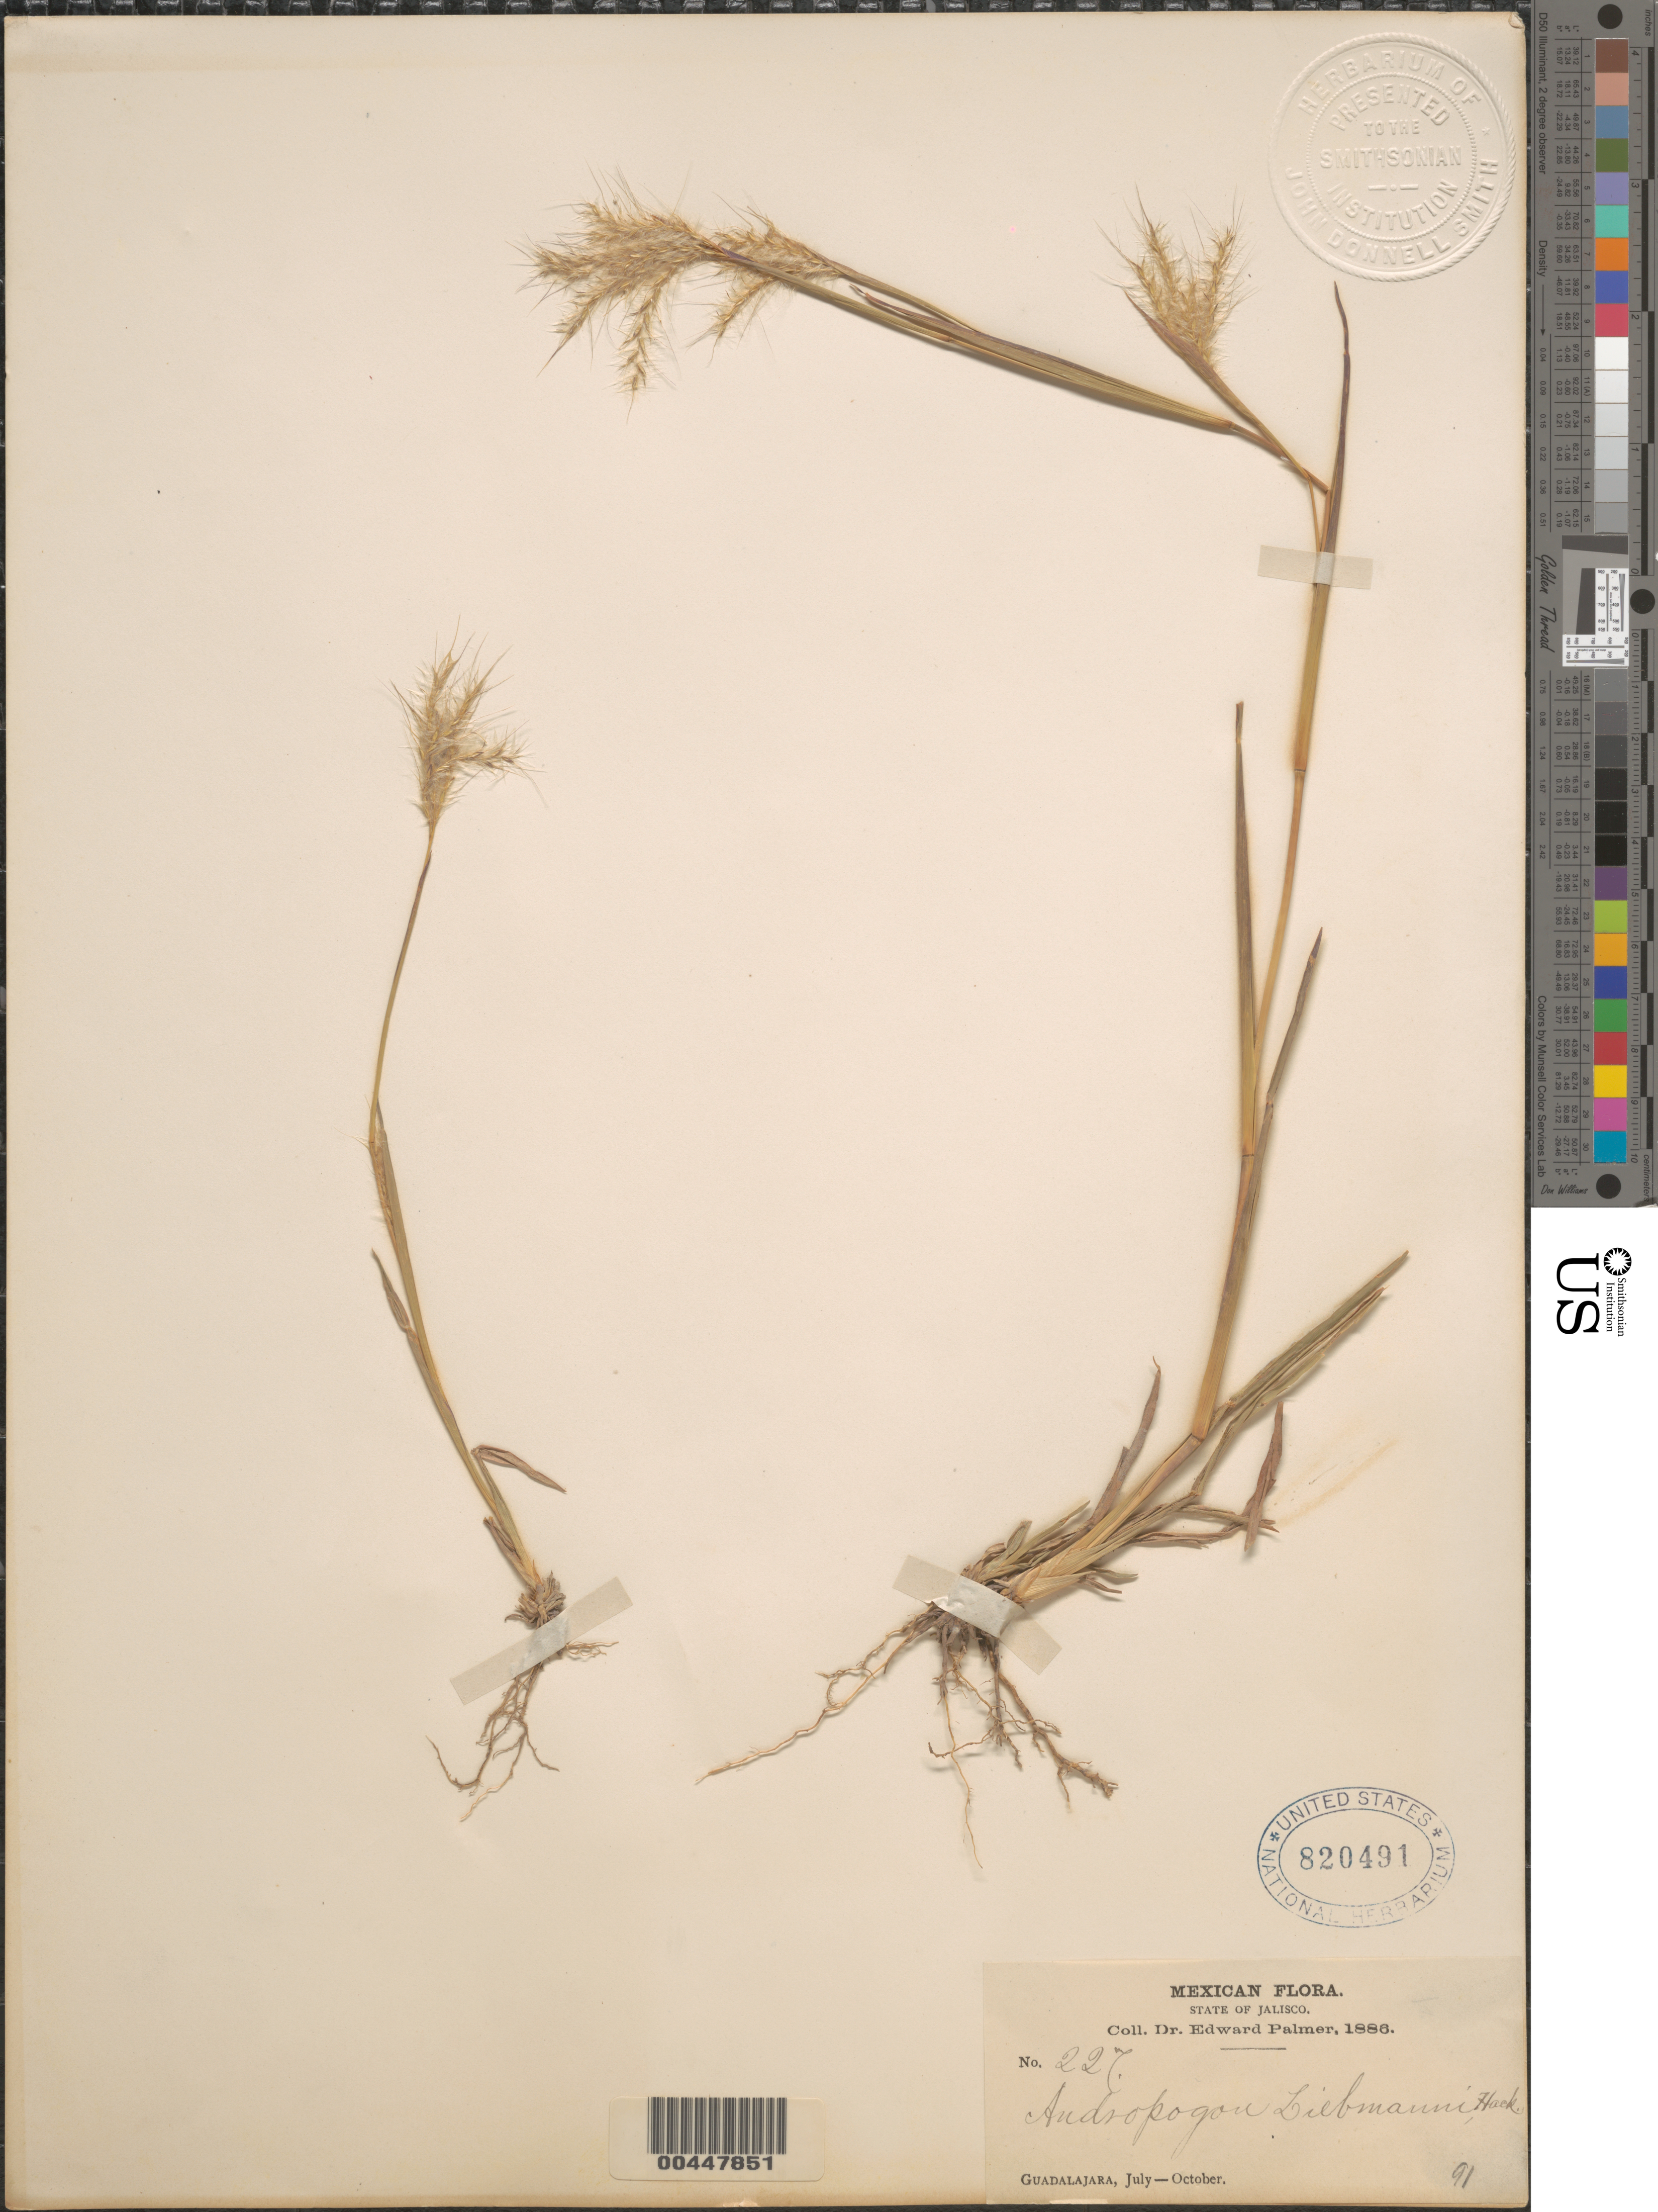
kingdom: Plantae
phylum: Tracheophyta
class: Liliopsida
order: Poales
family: Poaceae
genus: Andropogon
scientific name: Andropogon liebmannii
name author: Hack.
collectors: E. Palmer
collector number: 227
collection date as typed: Jul 1886 to Oct 1886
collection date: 1886-07/1886-10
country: Mexico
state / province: Jalisco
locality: Guadalajara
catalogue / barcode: US 820491